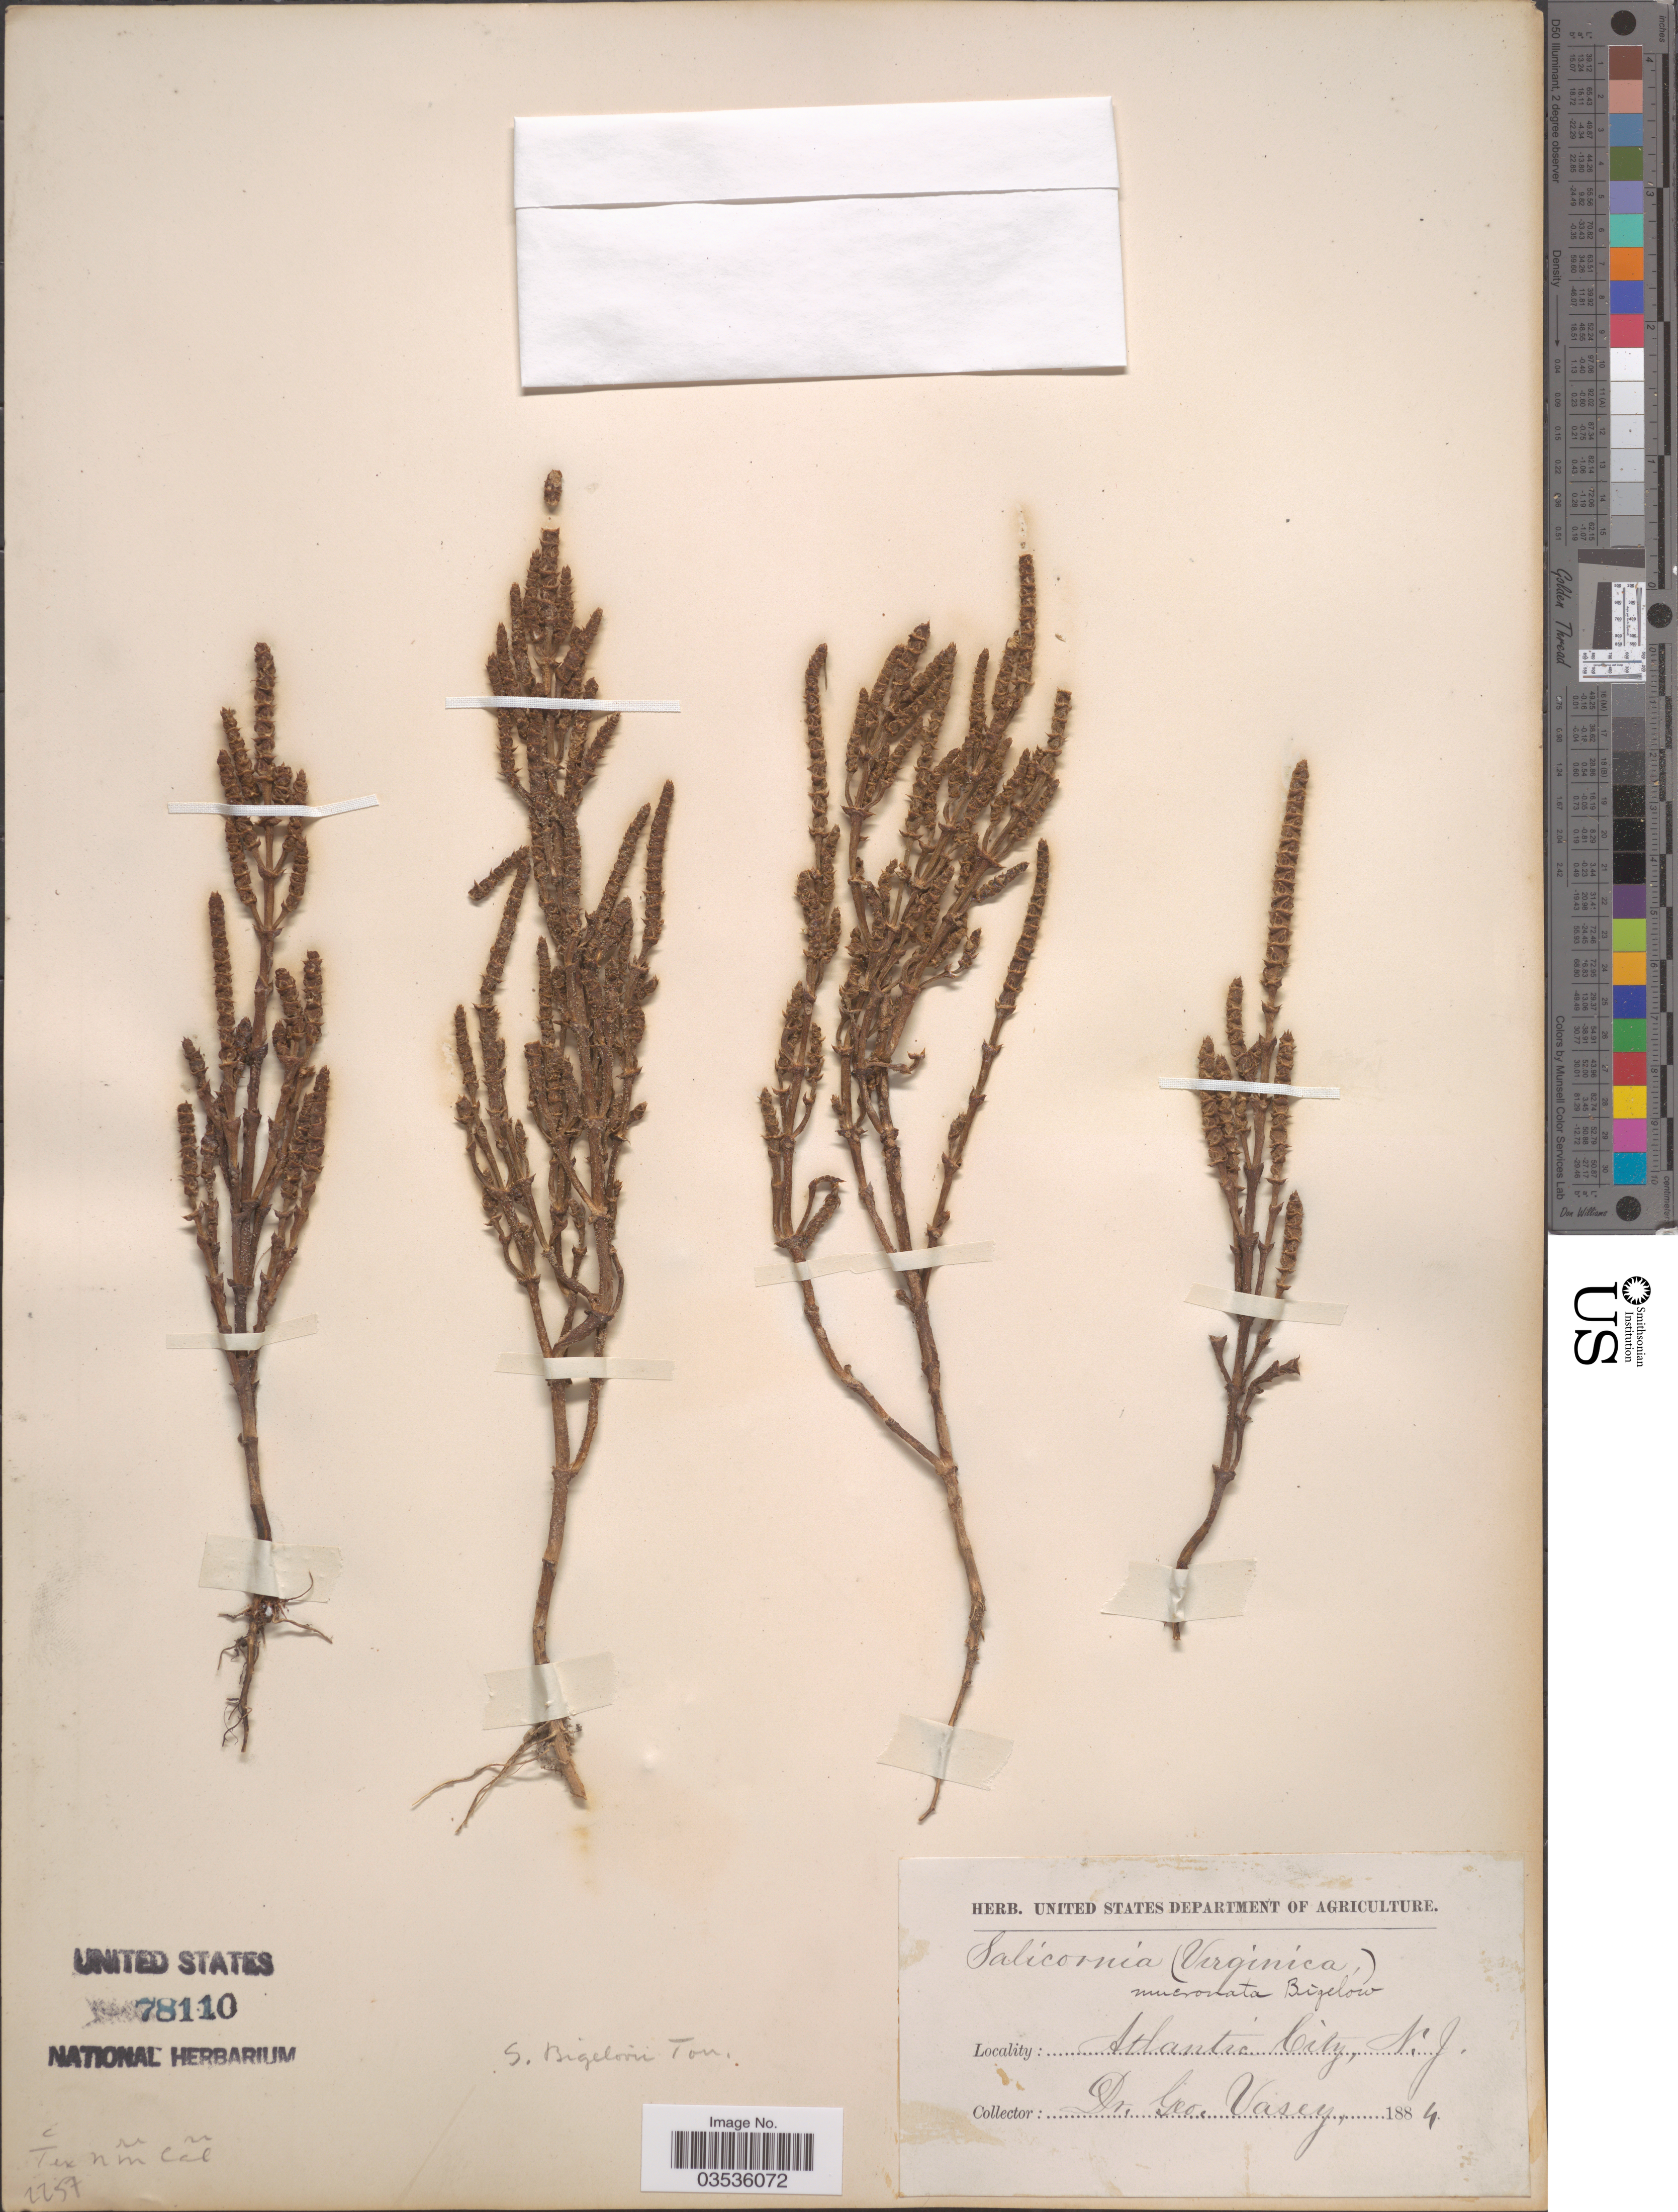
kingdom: Plantae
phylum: Tracheophyta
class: Magnoliopsida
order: Caryophyllales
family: Amaranthaceae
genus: Salicornia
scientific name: Salicornia mucronata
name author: Lag.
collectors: G. Vasey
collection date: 1884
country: United States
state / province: New Jersey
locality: Atlantic City.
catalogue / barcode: US 78110